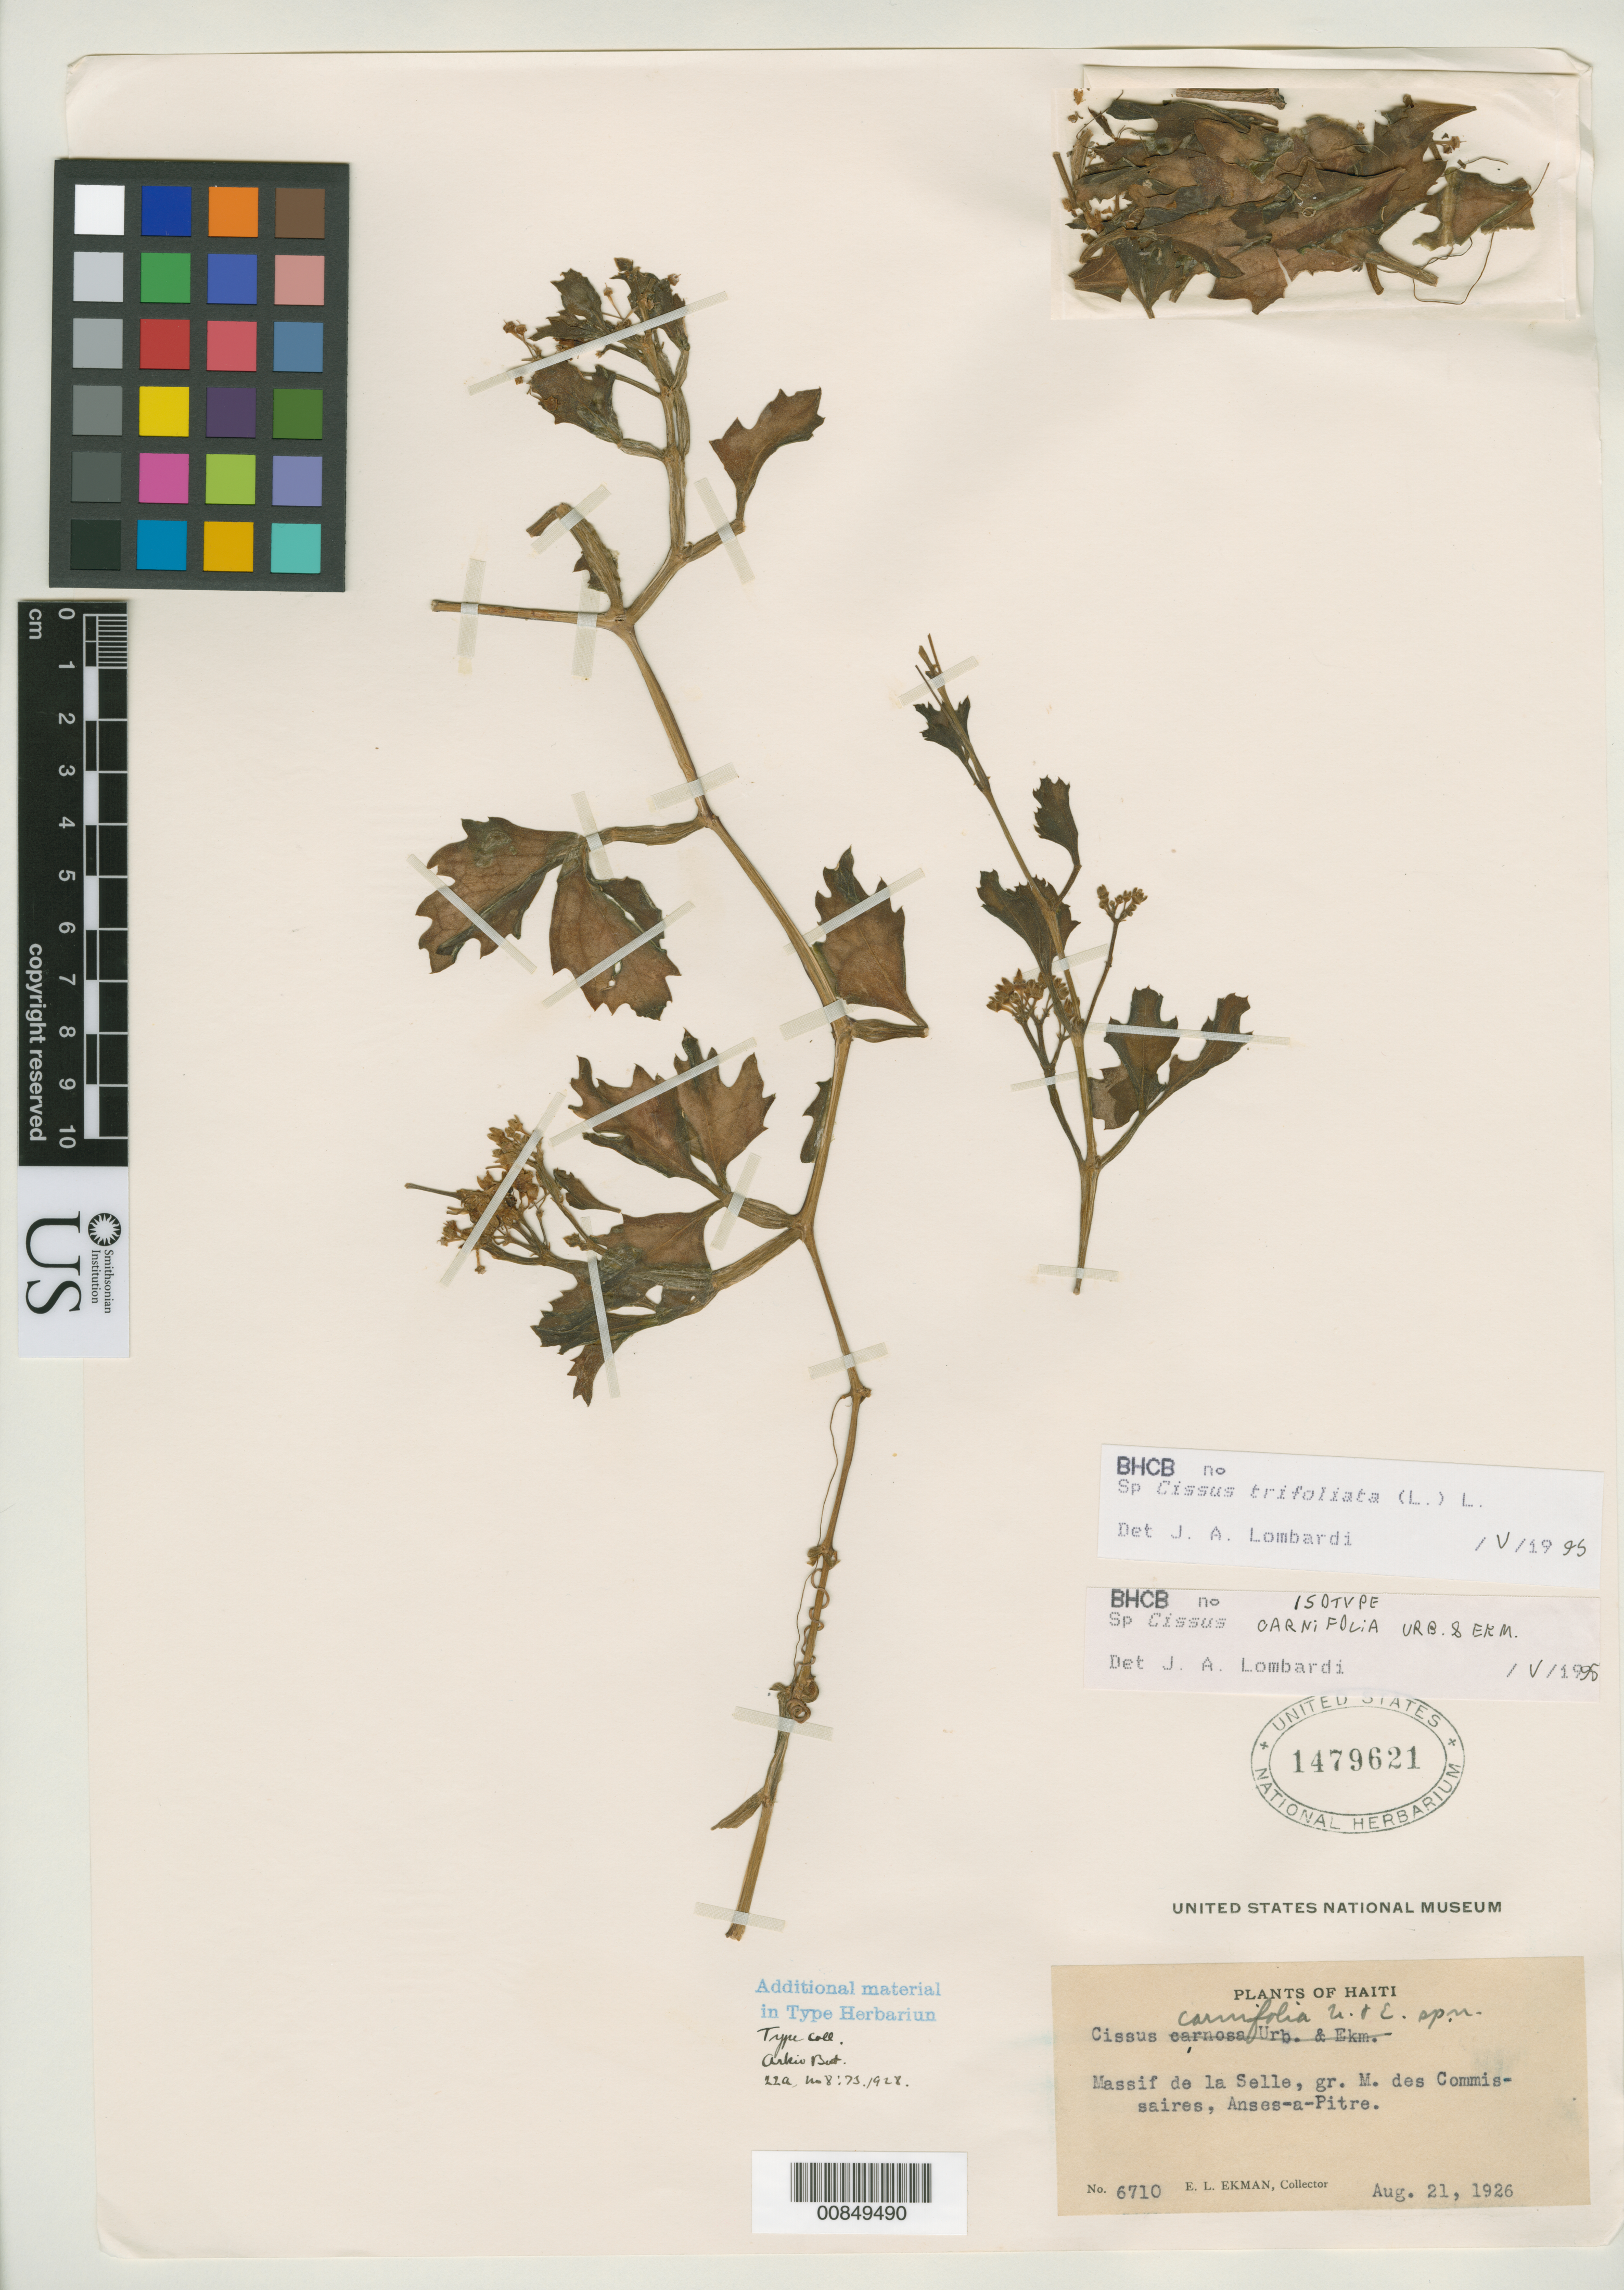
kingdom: Plantae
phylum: Tracheophyta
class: Magnoliopsida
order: Vitales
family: Vitaceae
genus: Cissus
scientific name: Cissus carnifolia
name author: Urb. & Ekman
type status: Isotype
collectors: E. L. Ekman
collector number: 6710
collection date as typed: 21 Aug 1926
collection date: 1926-08-21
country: Haiti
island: Hispaniola Island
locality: Massif de la Selle, gr. M. des Commissaires, Anses-a-Pitres.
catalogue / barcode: US 1479621